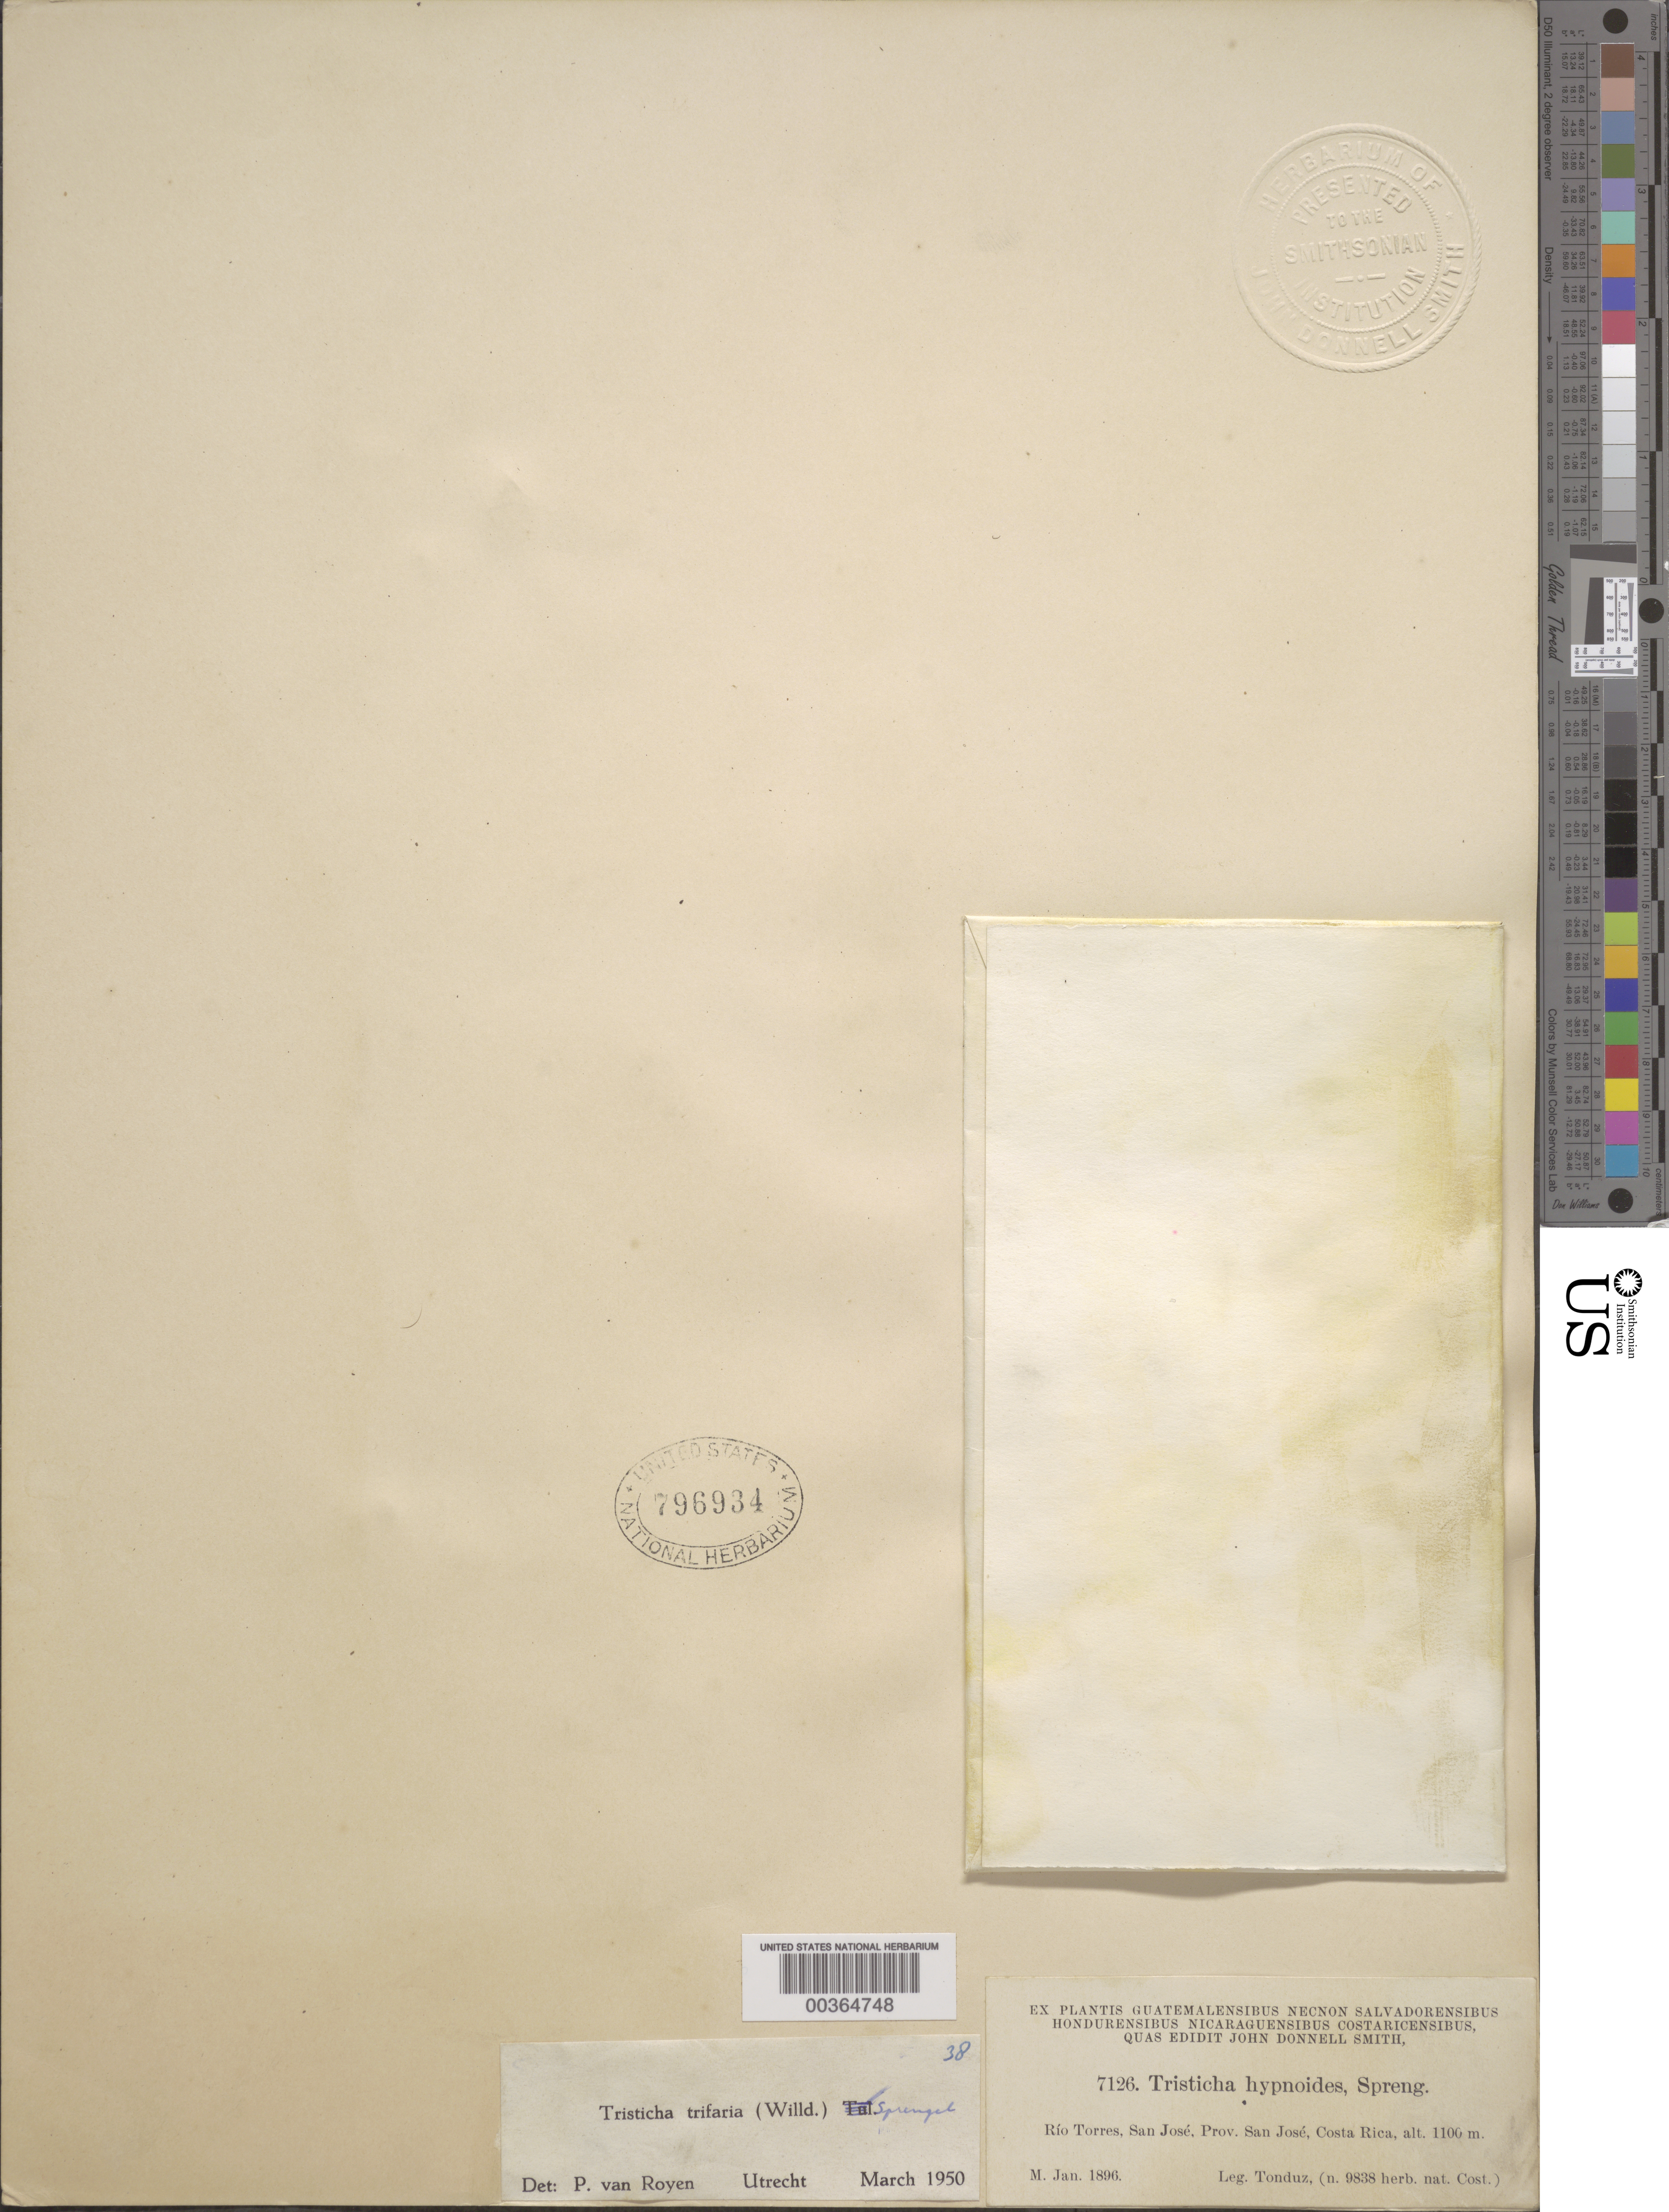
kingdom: Plantae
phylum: Tracheophyta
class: Magnoliopsida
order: Malpighiales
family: Podostemaceae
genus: Tristicha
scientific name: Tristicha trifaria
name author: (Willd.) Spreng.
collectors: A. Tonduz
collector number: Herb. Inst. Nat. Cost. 11294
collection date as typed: Jan 1896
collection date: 1896-01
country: Costa Rica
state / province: San José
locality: Rio torres, san jose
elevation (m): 1100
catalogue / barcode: US 796934